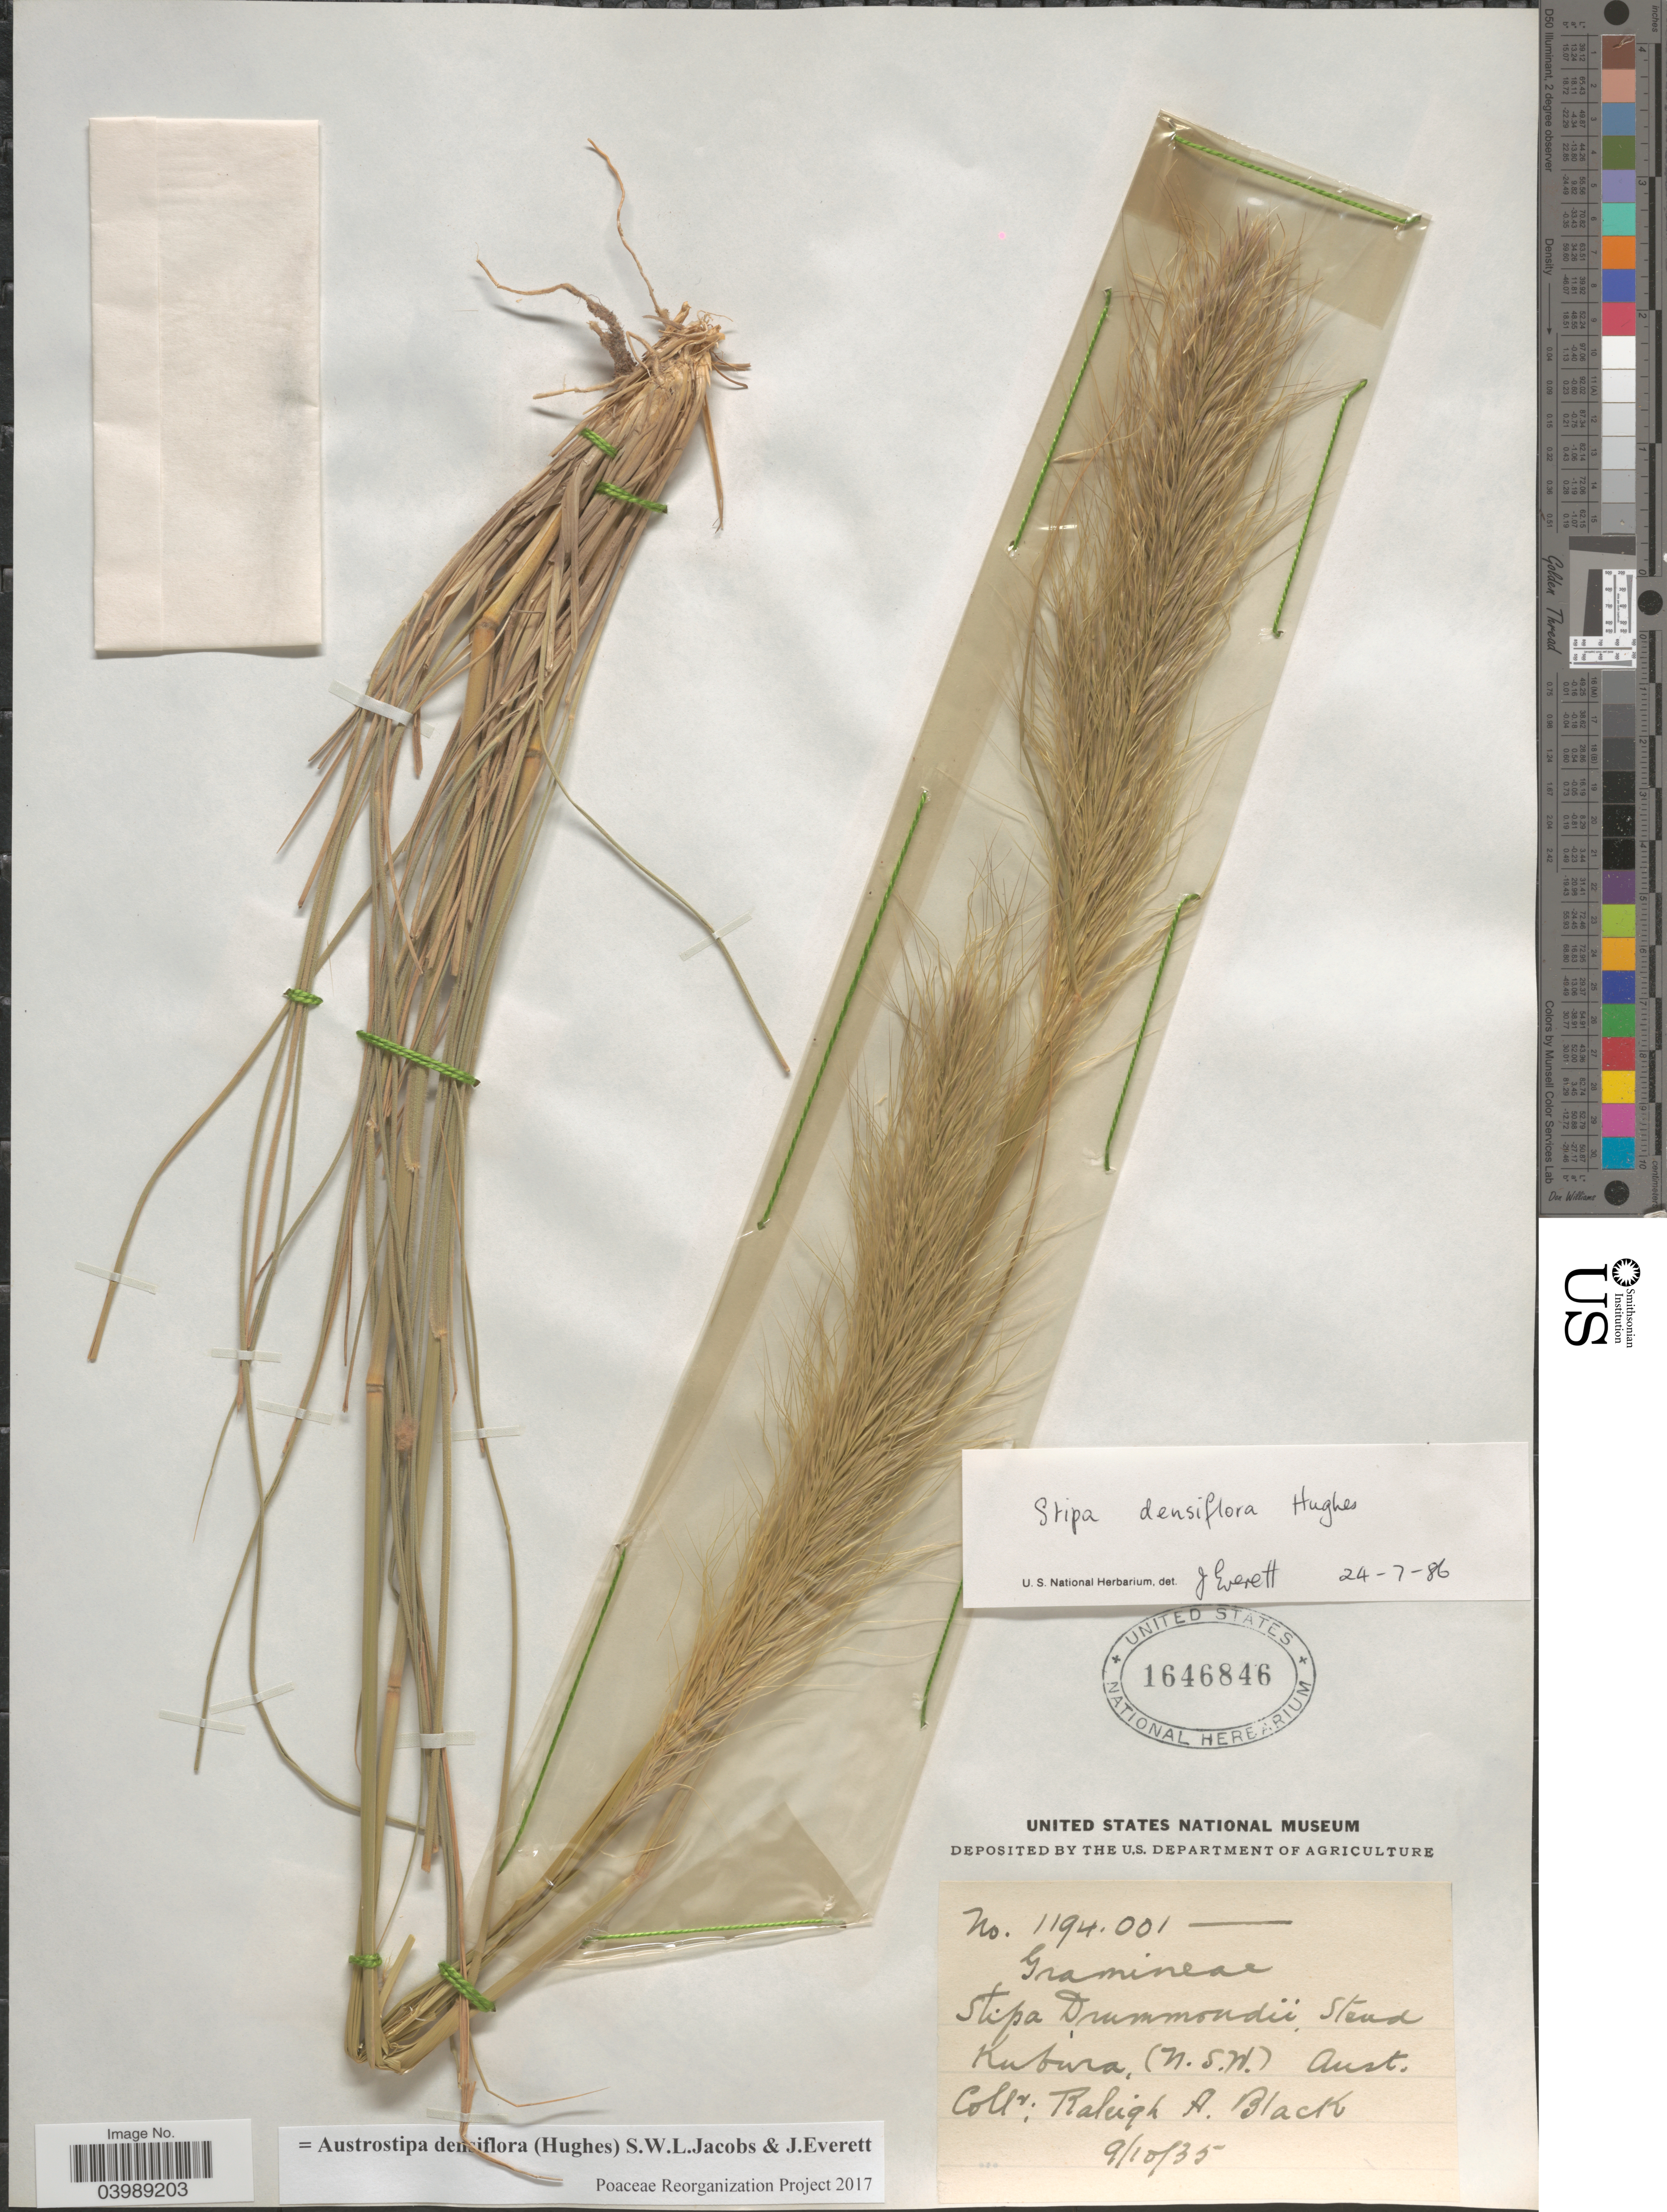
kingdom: Plantae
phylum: Tracheophyta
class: Liliopsida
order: Poales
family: Poaceae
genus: Austrostipa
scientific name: Austrostipa densiflora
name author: (Hughes) S.W.L. Jacobs & J. Everett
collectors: R. A. Black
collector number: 1194.001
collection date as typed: Transcribed d/m/y: 9/10/35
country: Australia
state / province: New South Wales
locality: Kubúra.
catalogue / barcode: US 1646846